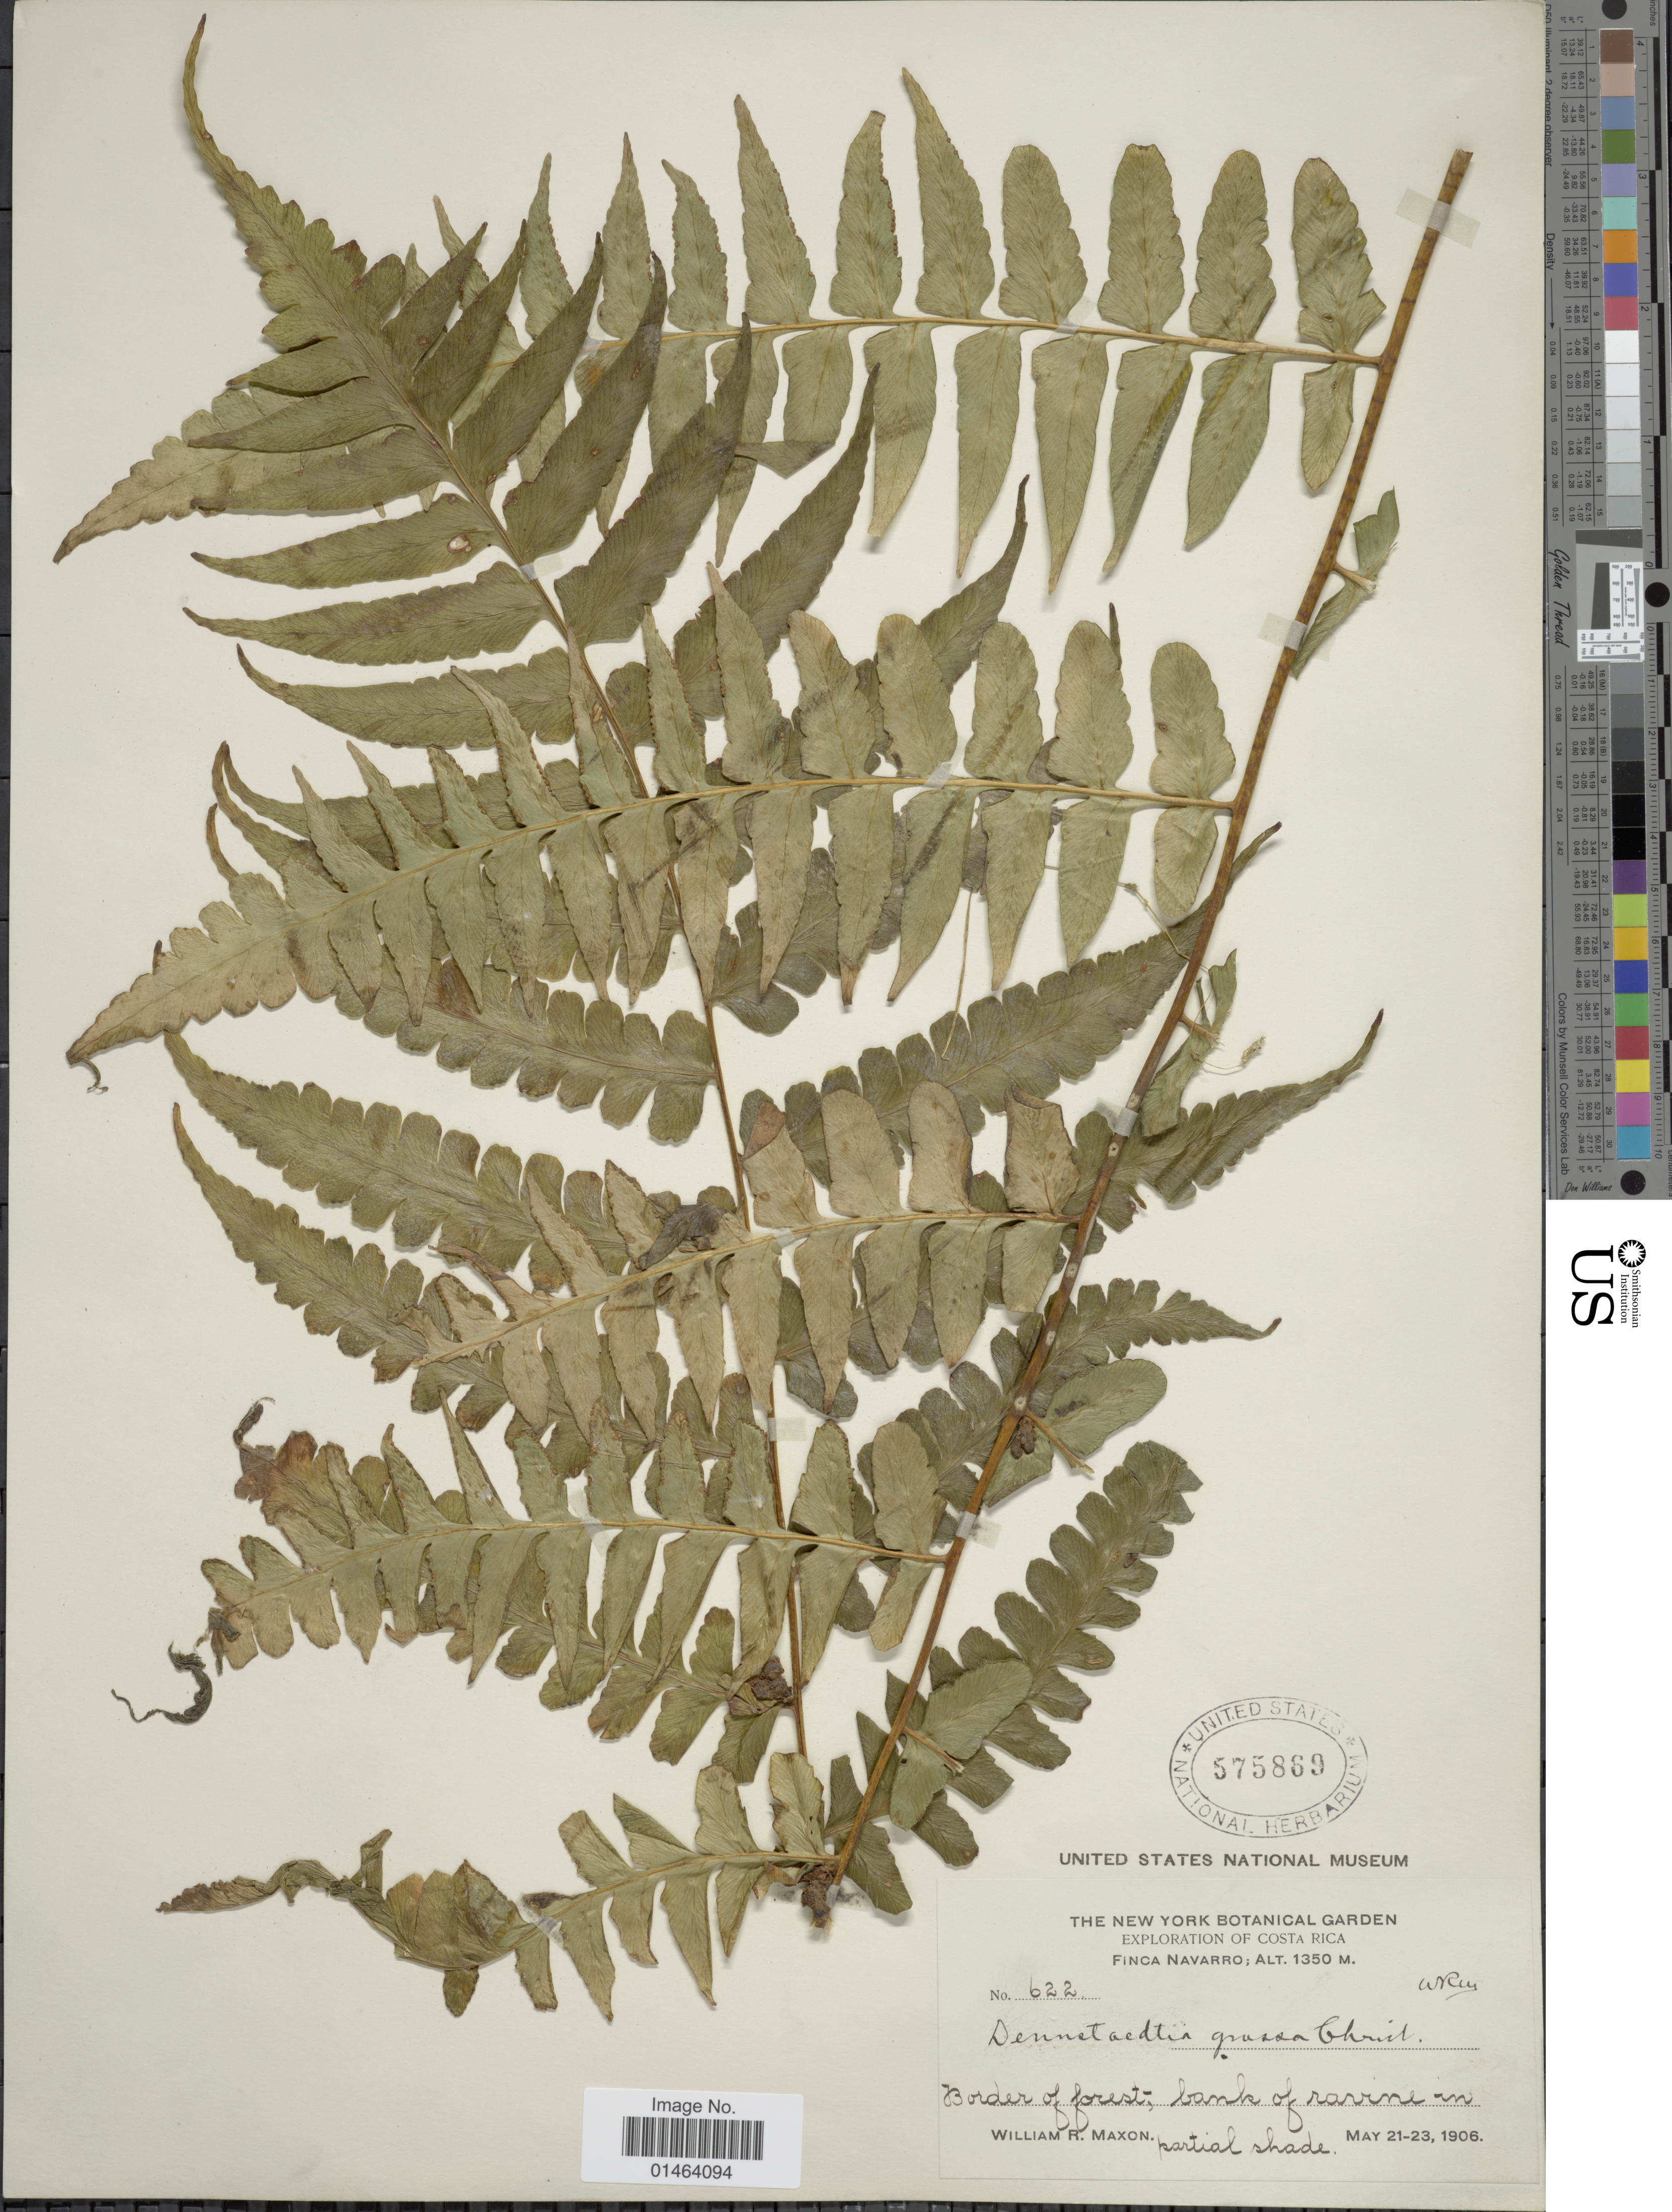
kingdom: Plantae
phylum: Tracheophyta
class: Polypodiopsida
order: Polypodiales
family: Dennstaedtiaceae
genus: Dennstaedtia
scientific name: Dennstaedtia coronata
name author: (Sodiro) C. Chr.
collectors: W. R. Maxon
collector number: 622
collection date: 1906-05-21/1906-05-23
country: Costa Rica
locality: Costa Rica, Finca Navarro. Border of forest; bank of ravine in partial shade.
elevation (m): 1350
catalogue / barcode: US 575869